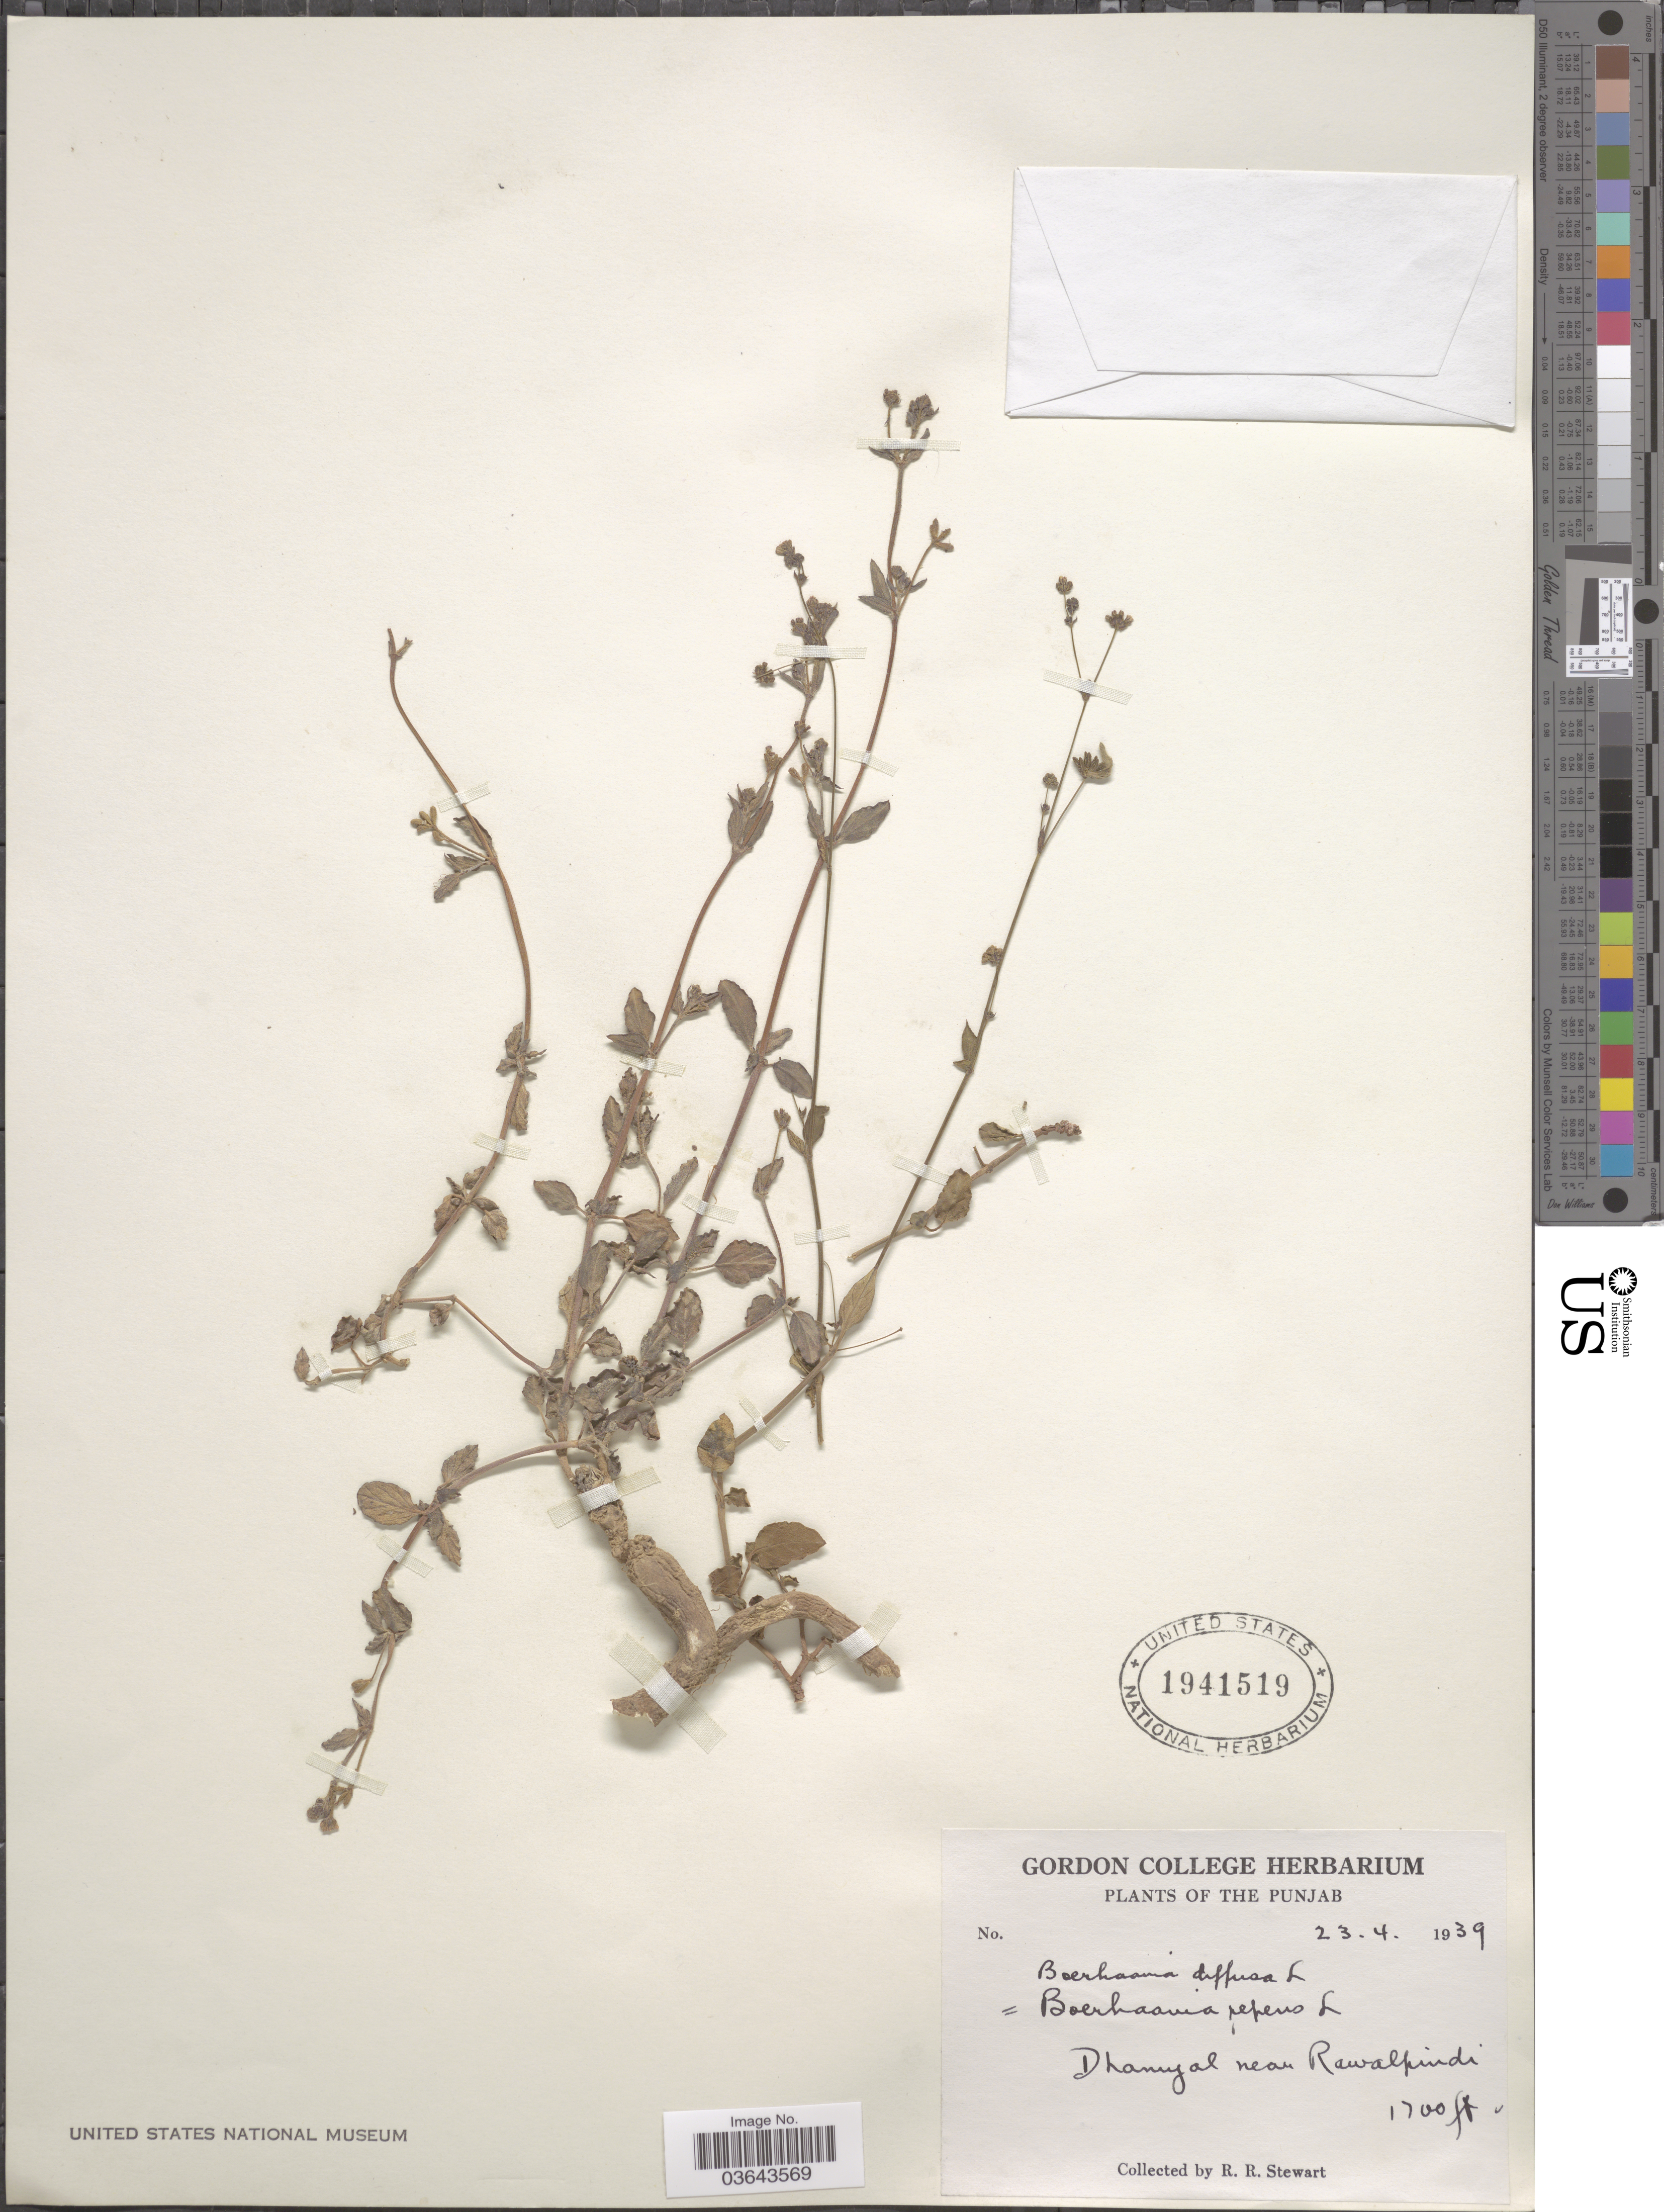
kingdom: Plantae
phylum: Tracheophyta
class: Magnoliopsida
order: Caryophyllales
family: Nyctaginaceae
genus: Boerhavia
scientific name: Boerhavia diffusa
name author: L.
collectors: R. Stewart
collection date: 1939-04-23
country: Pakistan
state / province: Punjab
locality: Dhanuyal near Rawalpindi.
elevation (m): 518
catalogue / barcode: US 1941519